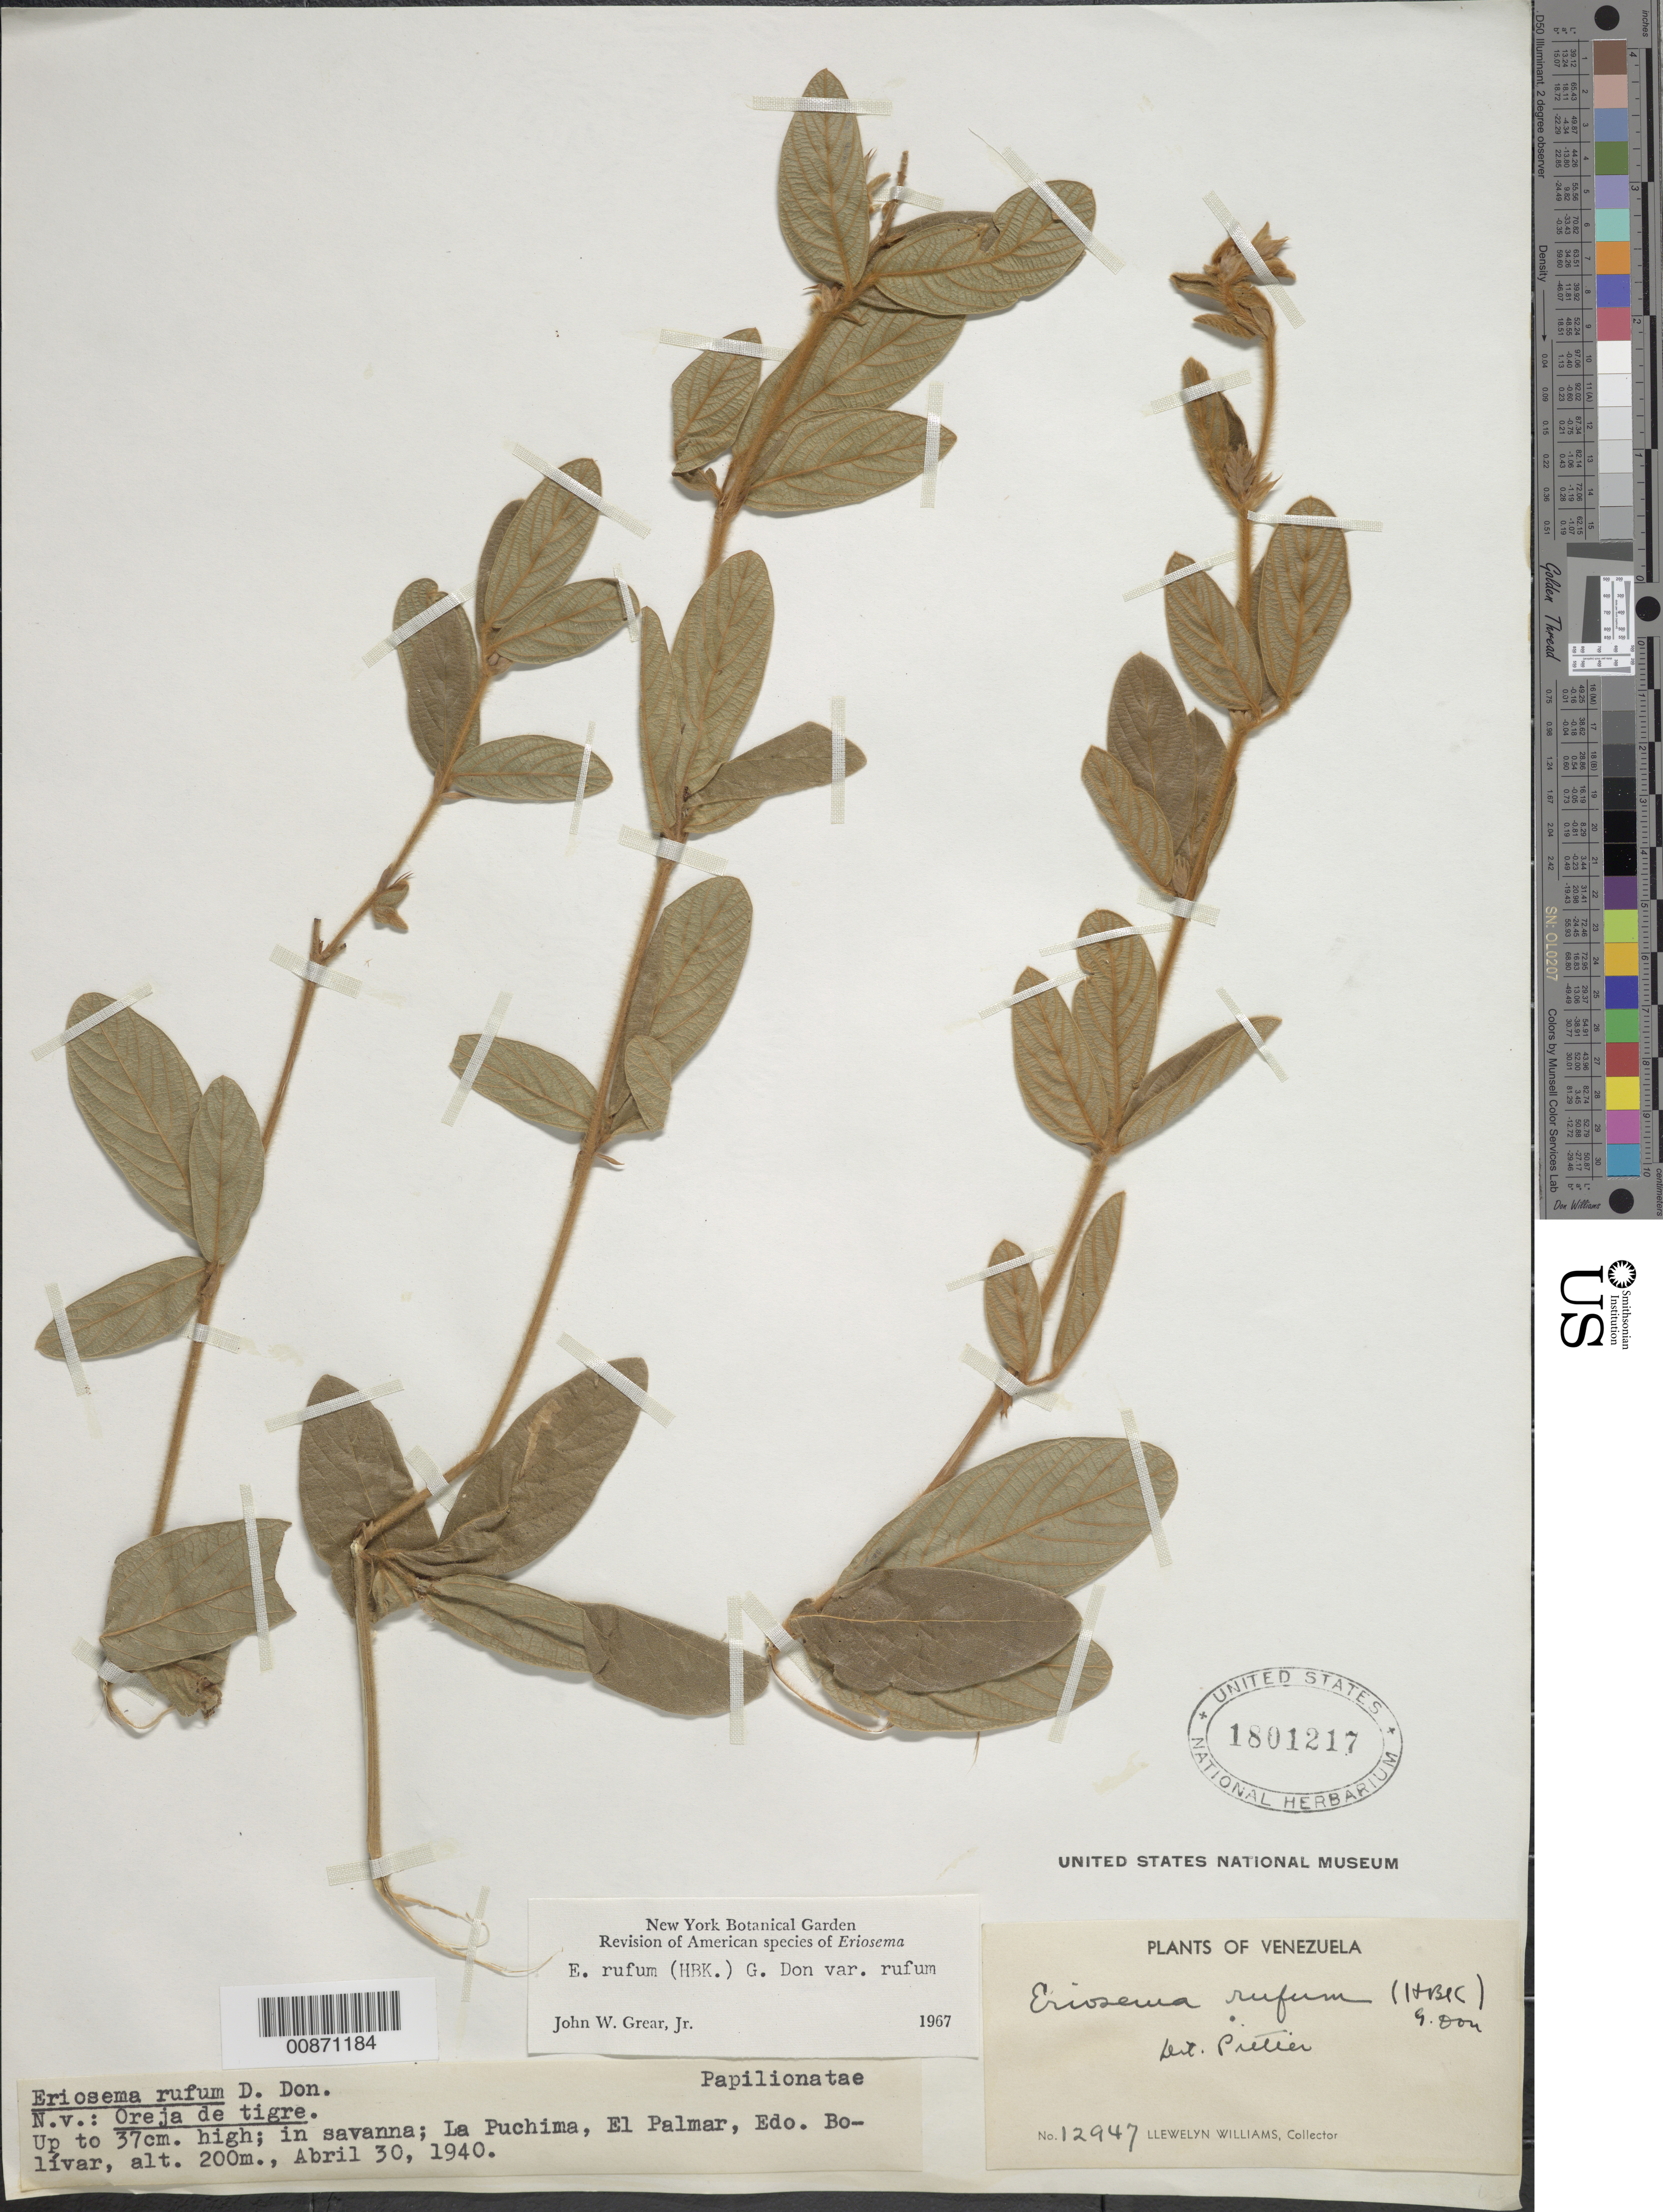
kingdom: Plantae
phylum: Tracheophyta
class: Magnoliopsida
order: Fabales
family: Fabaceae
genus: Eriosema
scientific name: Eriosema rufum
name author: (Kunth) G. Don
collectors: Ll. Williams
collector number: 12947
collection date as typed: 30-Apr-40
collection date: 1940-04-30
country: Venezuela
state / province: Bolívar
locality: El Palmar, La Puchima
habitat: Savanna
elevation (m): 200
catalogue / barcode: US 1801217